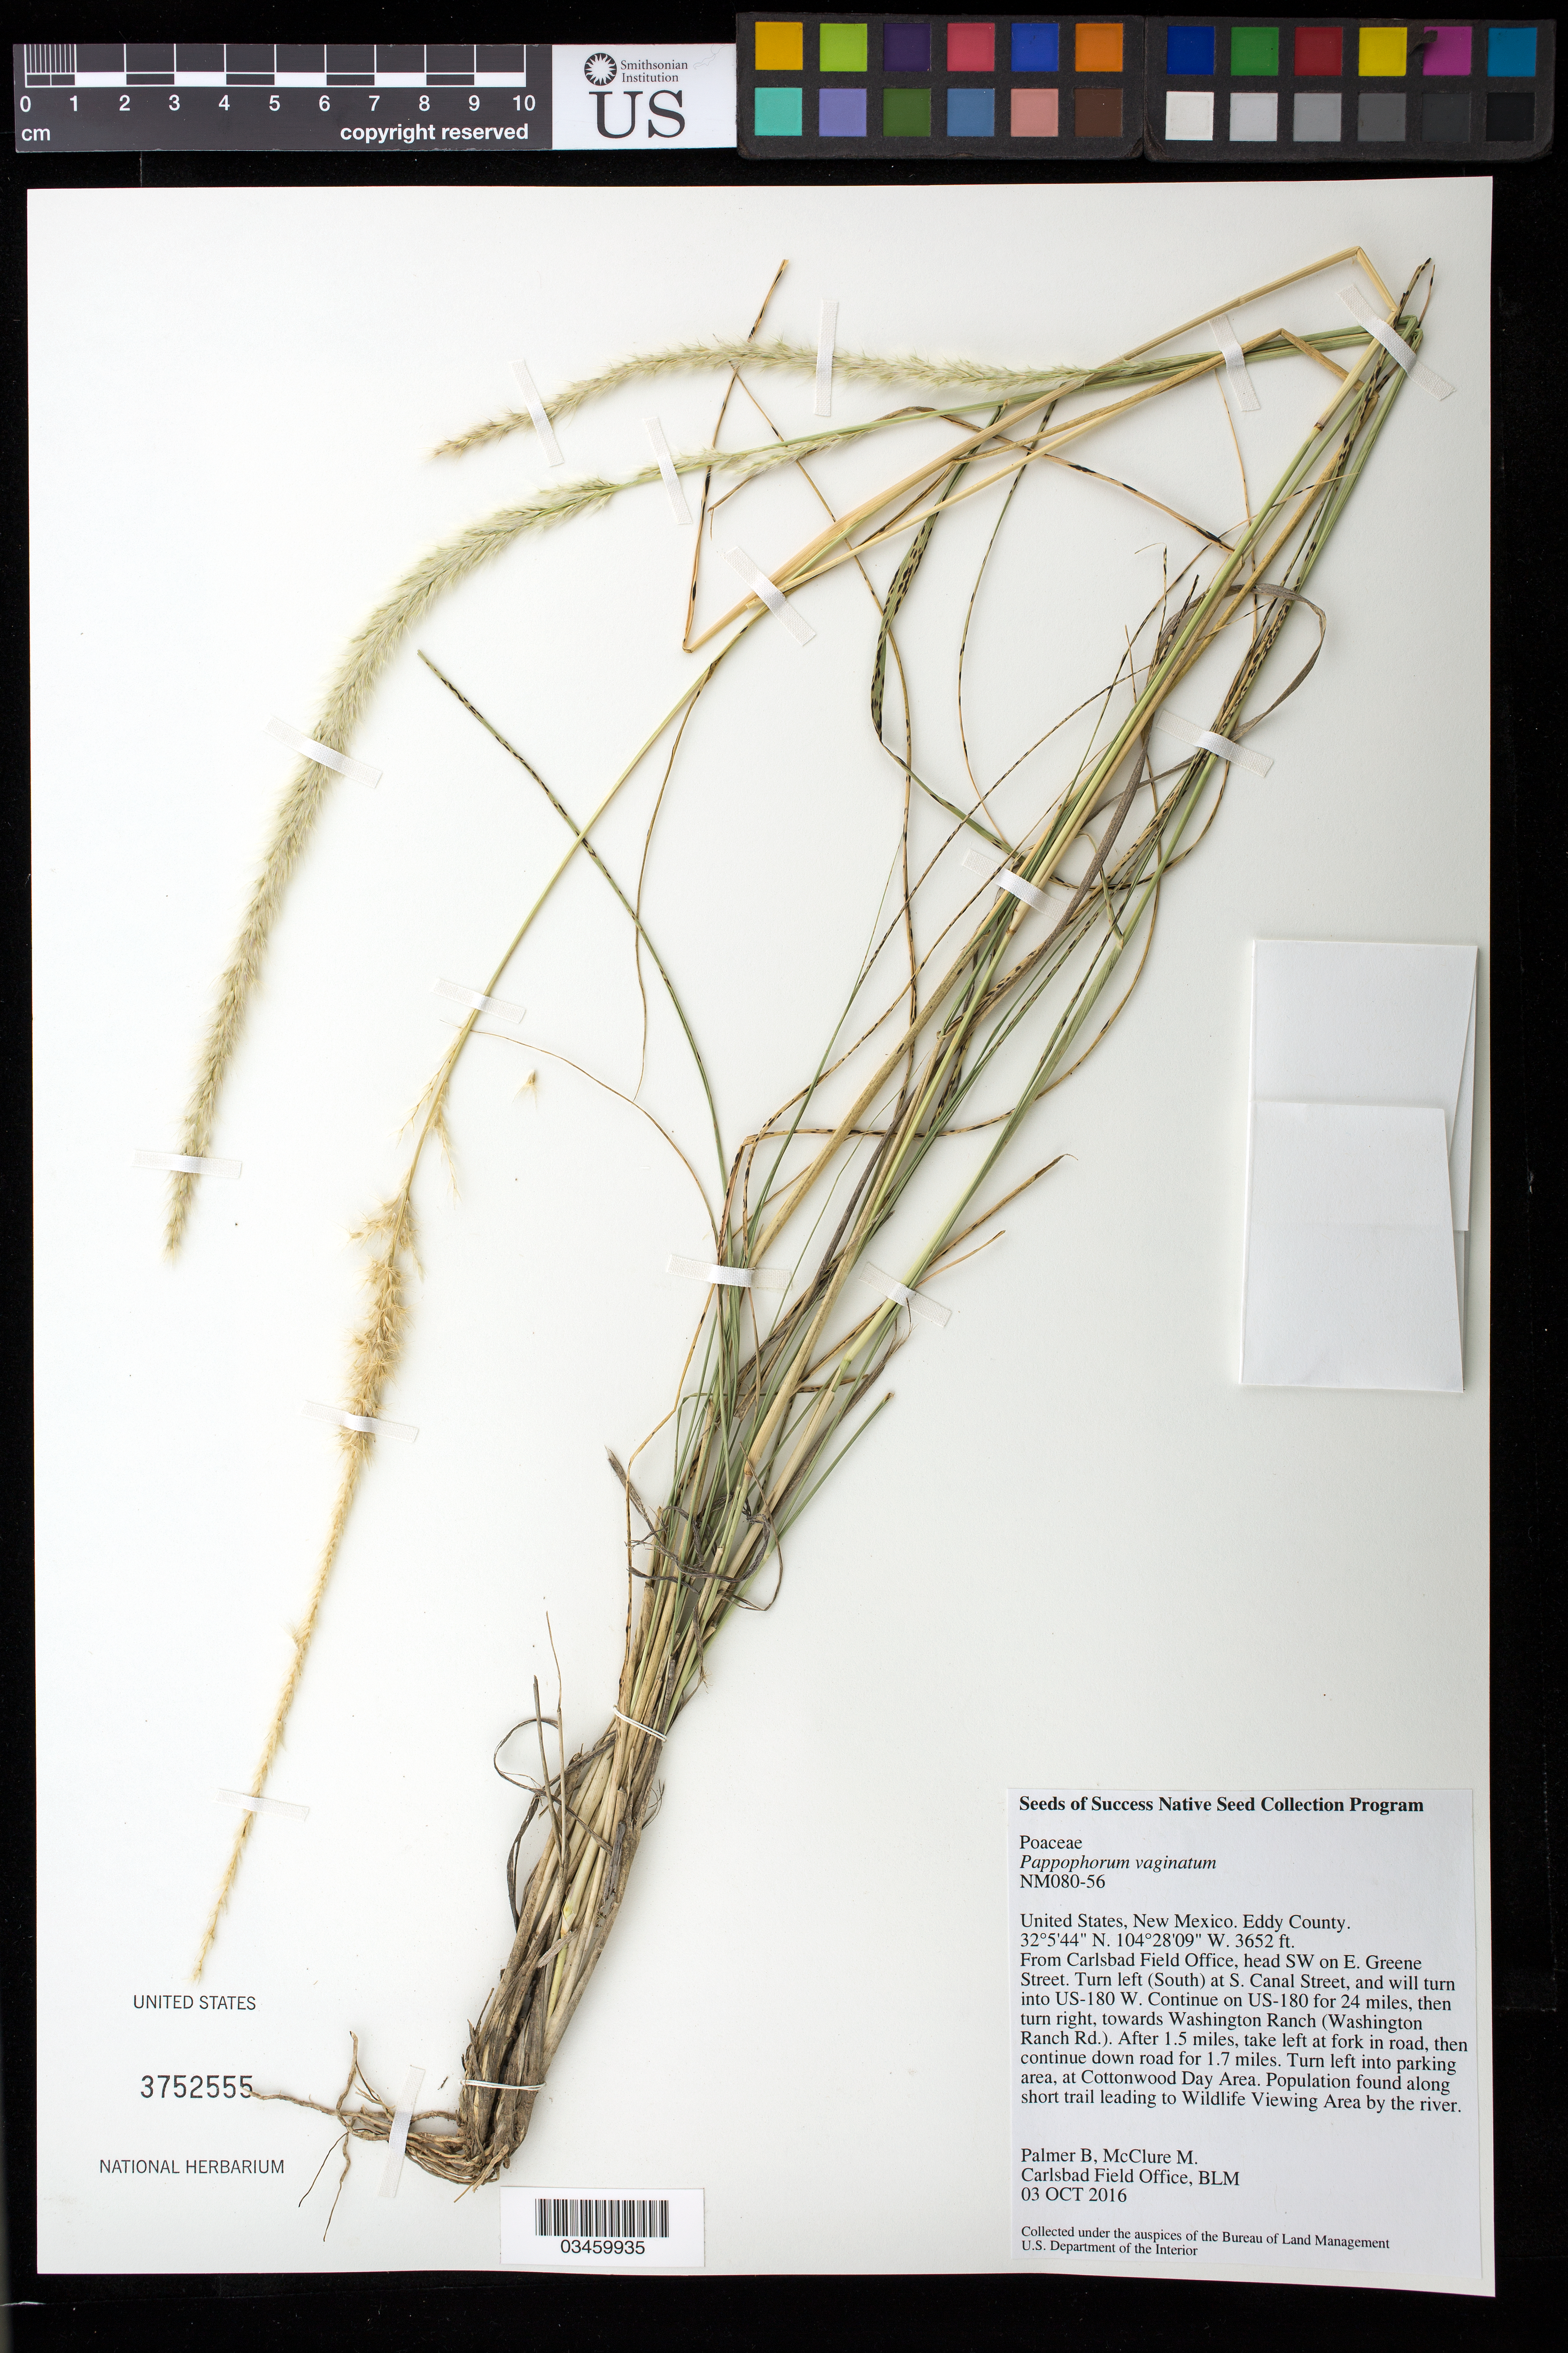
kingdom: Plantae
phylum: Tracheophyta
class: Liliopsida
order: Poales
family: Poaceae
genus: Pappophorum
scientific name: Pappophorum vaginatum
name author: Phil.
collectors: B. Palmer & M. McClure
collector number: NM080-56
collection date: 2016-10-03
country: United States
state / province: New Mexico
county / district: Eddy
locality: Washington Ranch, Black River, Cottonwood Day Area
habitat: R042XC017NM- Population found along recreation trail leading towards the river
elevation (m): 1113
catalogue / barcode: US 3752555